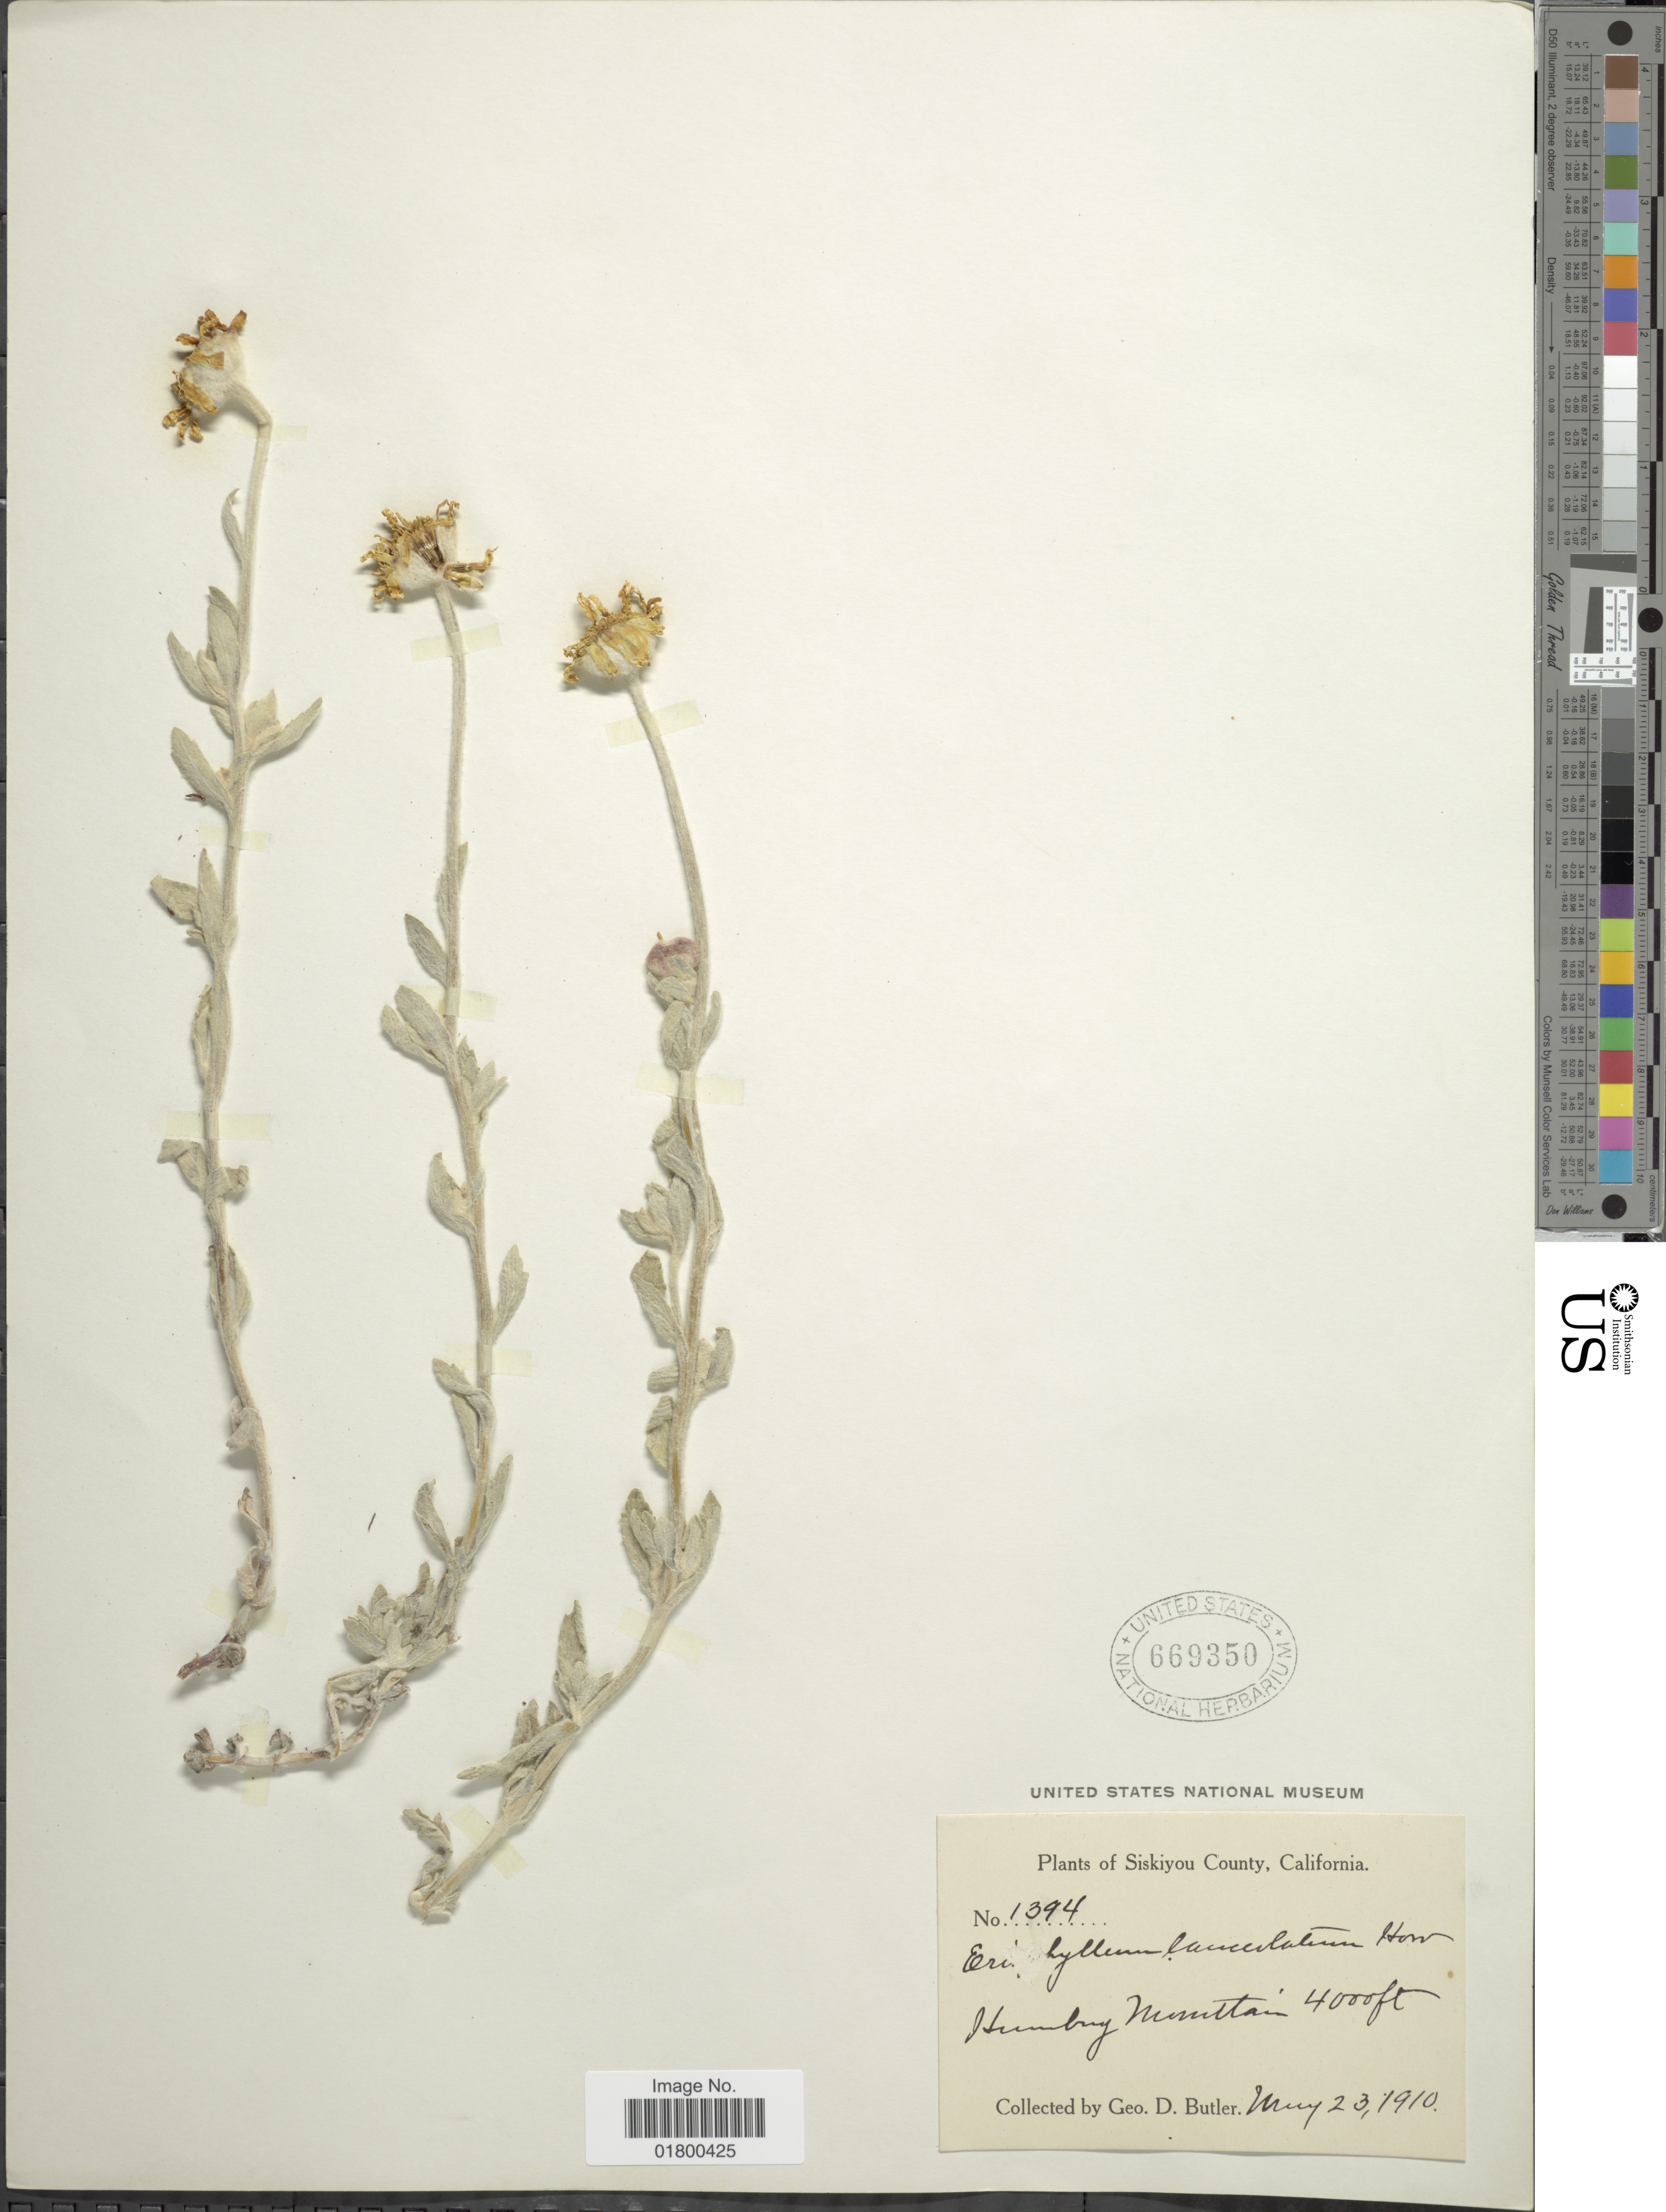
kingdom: Plantae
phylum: Tracheophyta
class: Magnoliopsida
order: Asterales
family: Asteraceae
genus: Eriophyllum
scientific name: Eriophyllum lanceolatum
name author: Howell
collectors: G. D. Butler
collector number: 1394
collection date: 1910-05-23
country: United States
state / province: California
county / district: Siskiyou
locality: Siskiyou County, California, Humbug Mountain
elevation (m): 1219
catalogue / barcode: US 669350